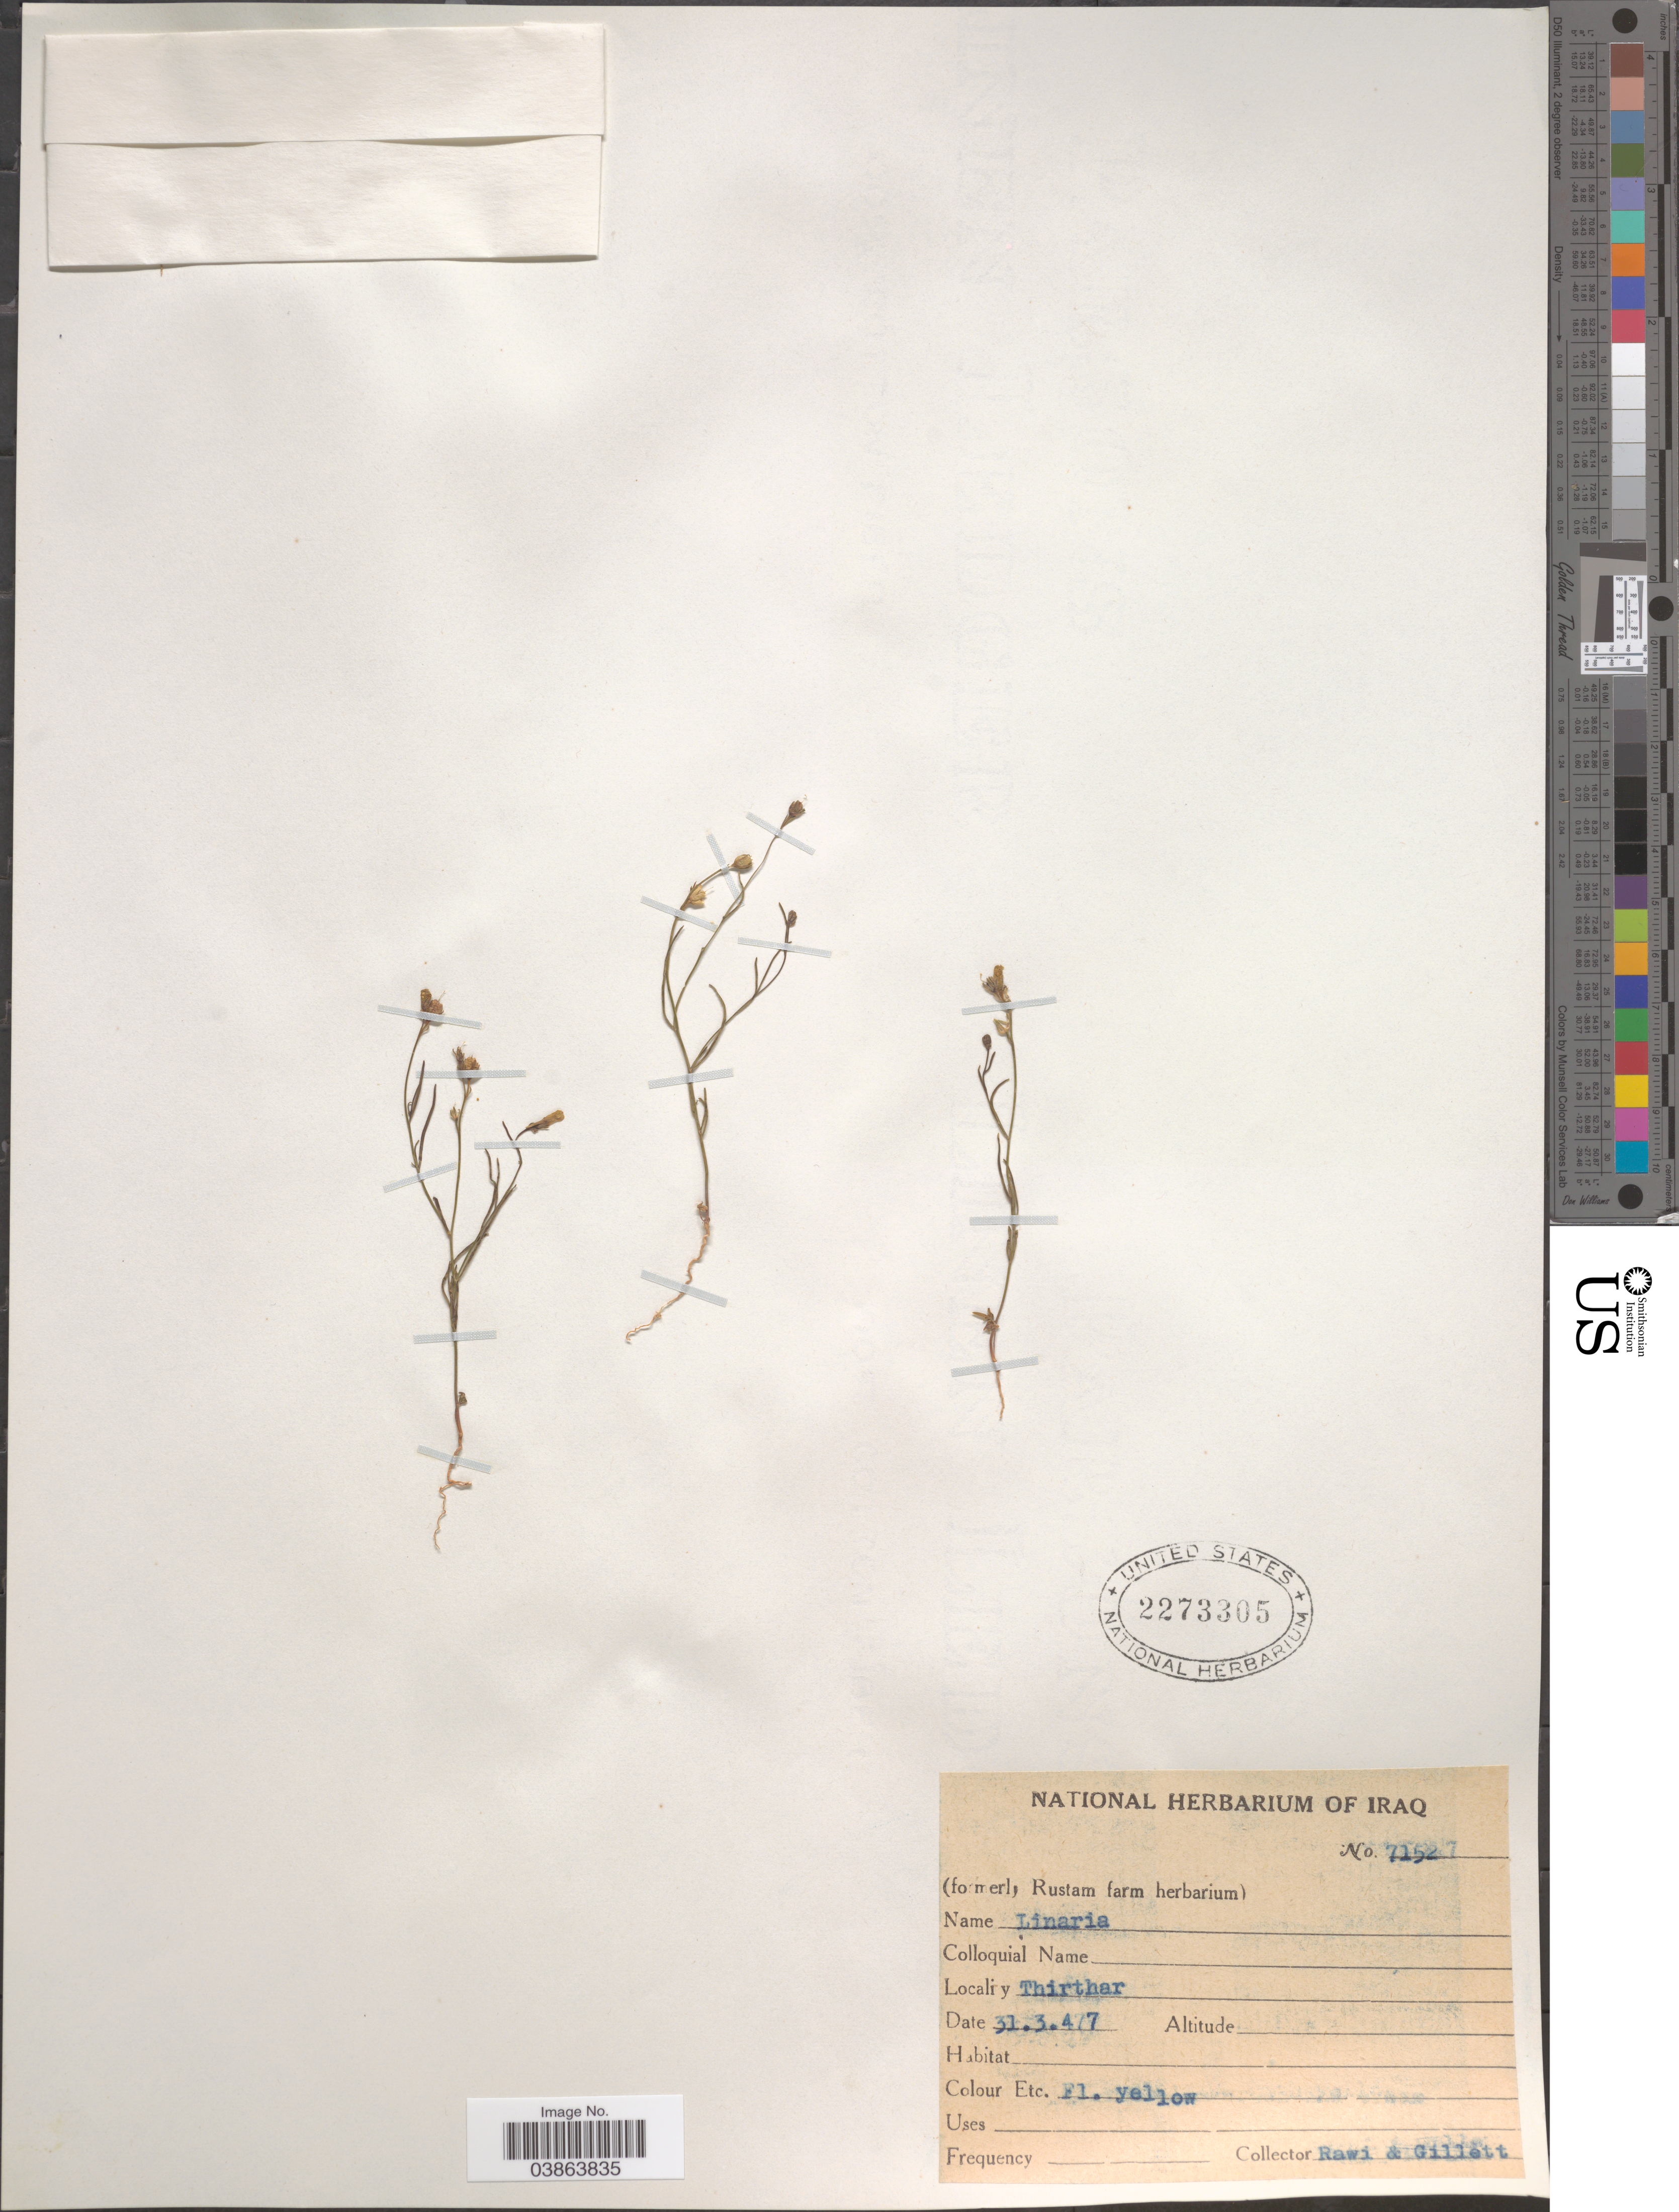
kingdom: Plantae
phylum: Tracheophyta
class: Magnoliopsida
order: Lamiales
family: Plantaginaceae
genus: Linaria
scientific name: Linaria sp.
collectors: -. Rawi & Gillett, --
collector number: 7152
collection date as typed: Transcribed d/m/y: 31/3/47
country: Iraq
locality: Thirthar.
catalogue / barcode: US 2273305